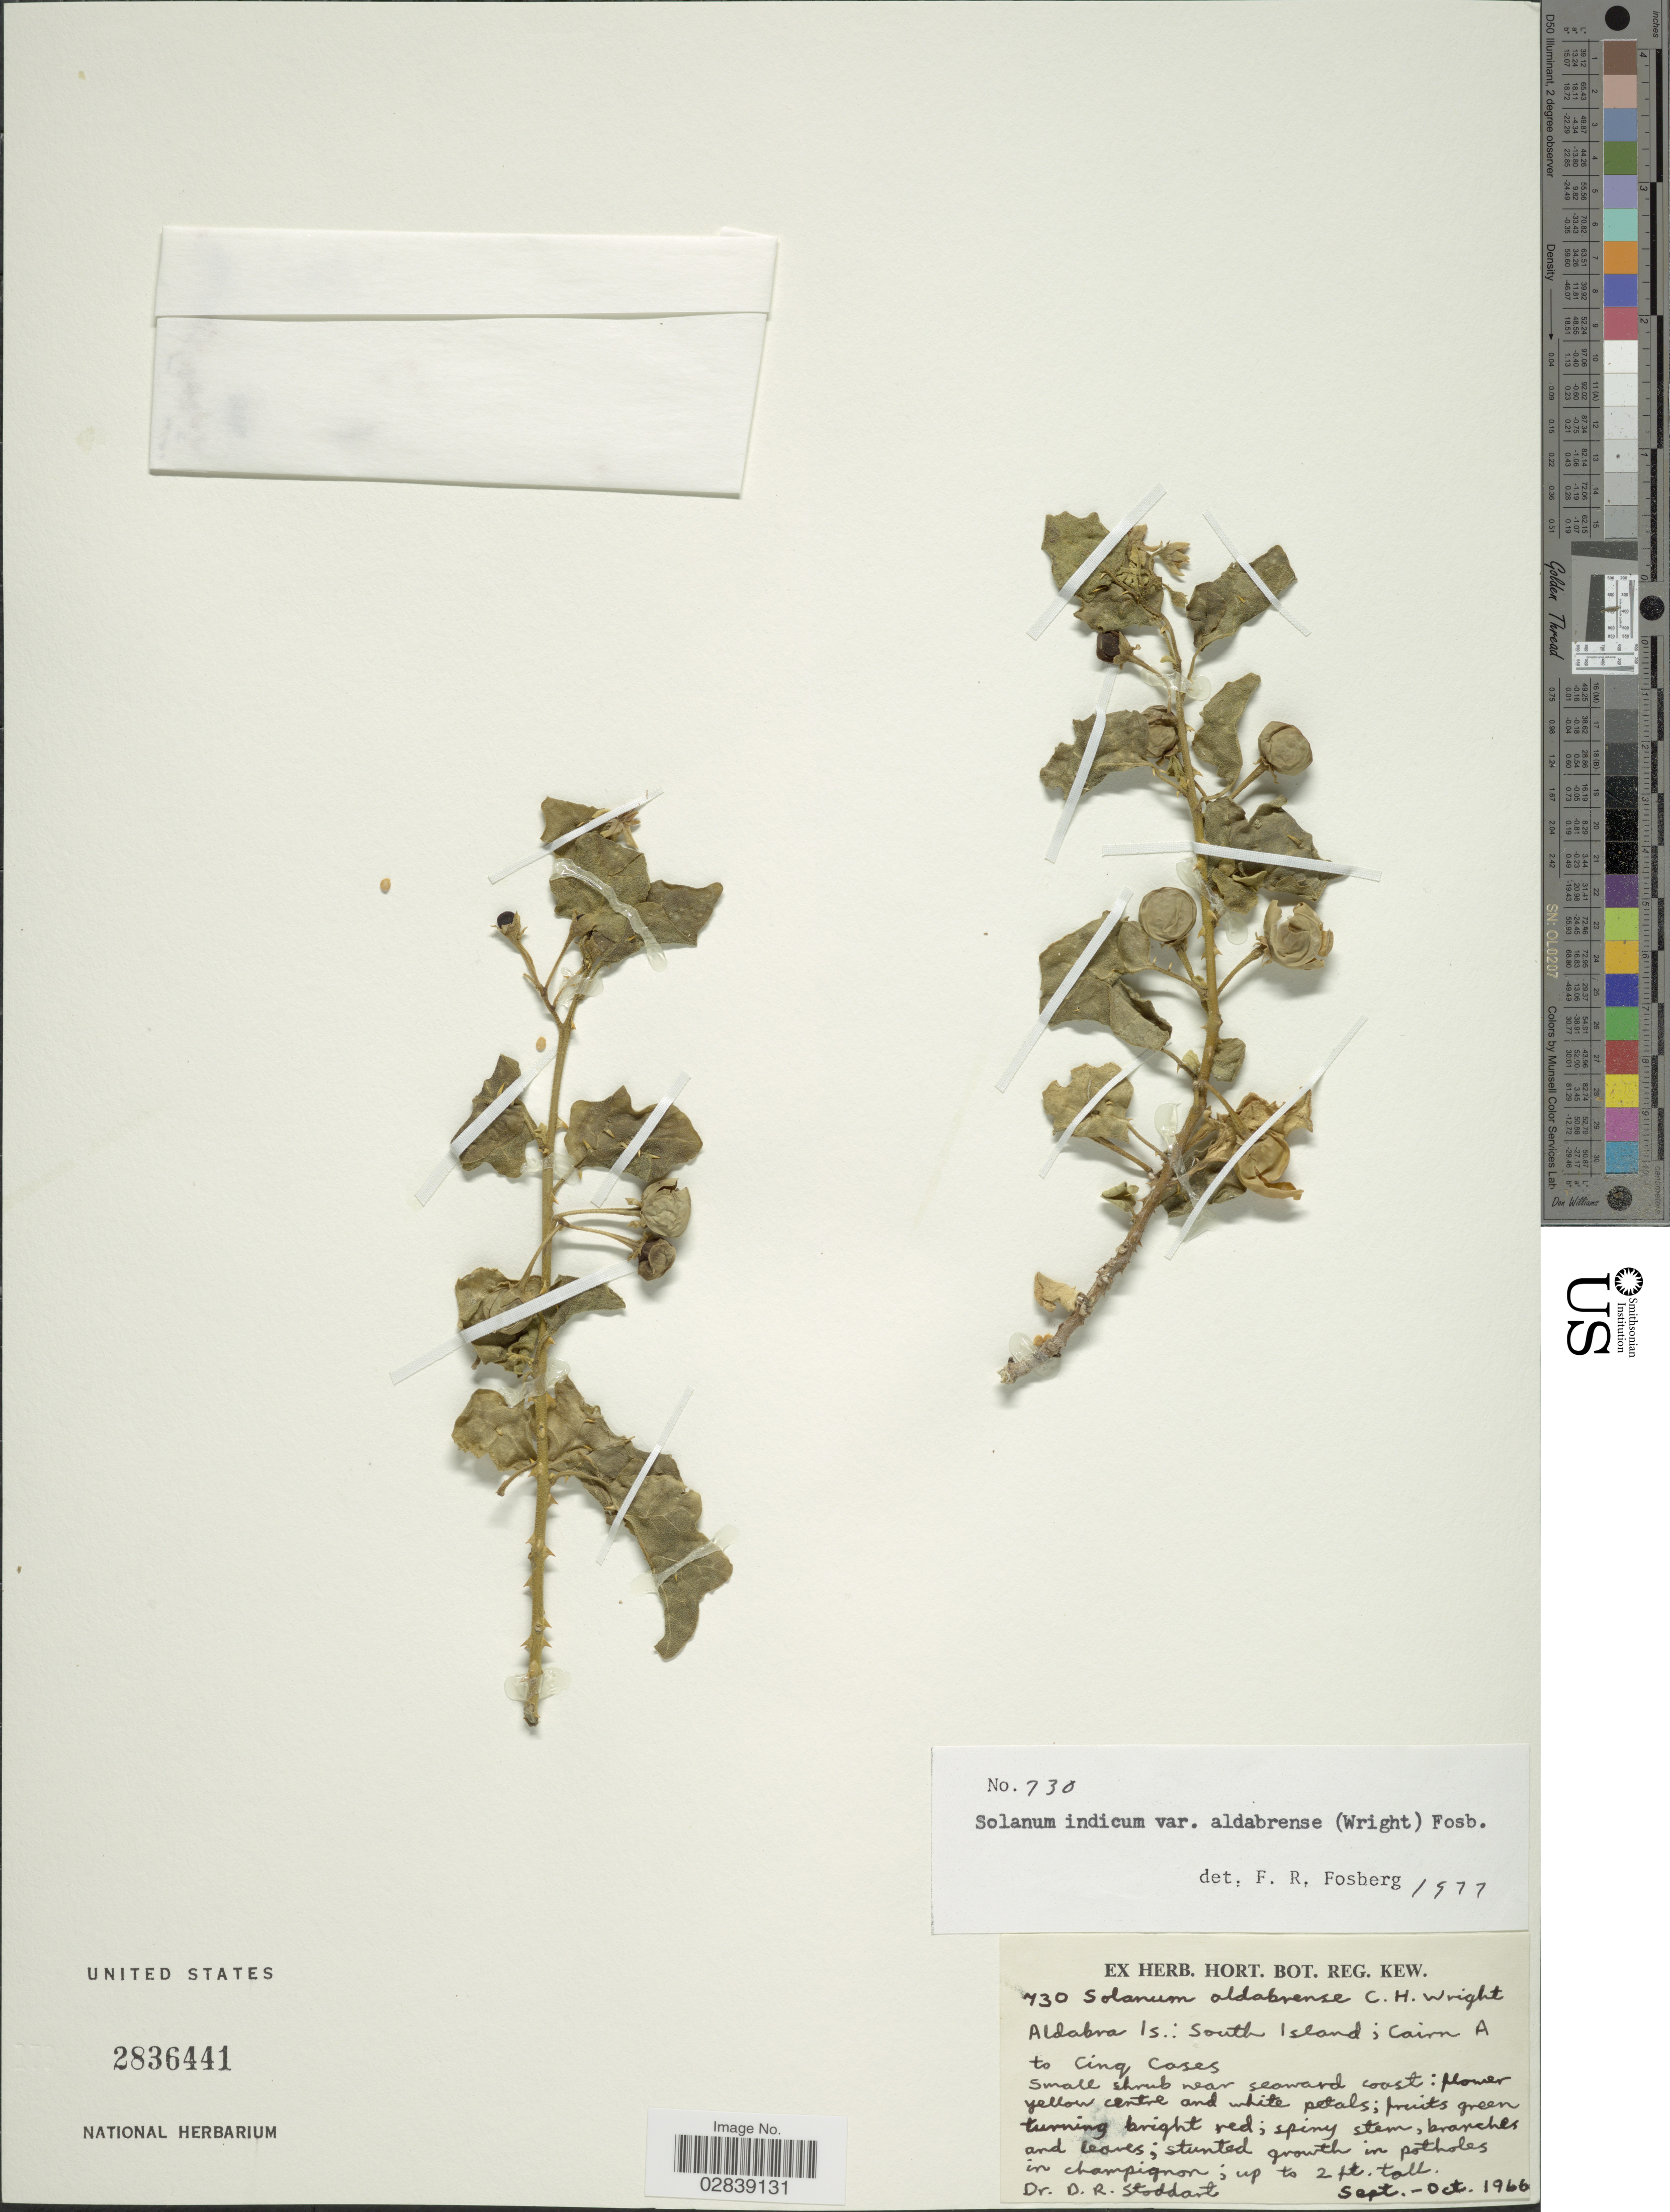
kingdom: Plantae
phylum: Tracheophyta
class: Magnoliopsida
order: Solanales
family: Solanaceae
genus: Solanum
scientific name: Solanum aldabrense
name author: C.H. Wright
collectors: D. R. Stoddart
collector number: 730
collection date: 1966-09/1966-10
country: Seychelles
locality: Aldabra Is.: South Island; Cairn A to Cinq Cases.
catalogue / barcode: US 2836441